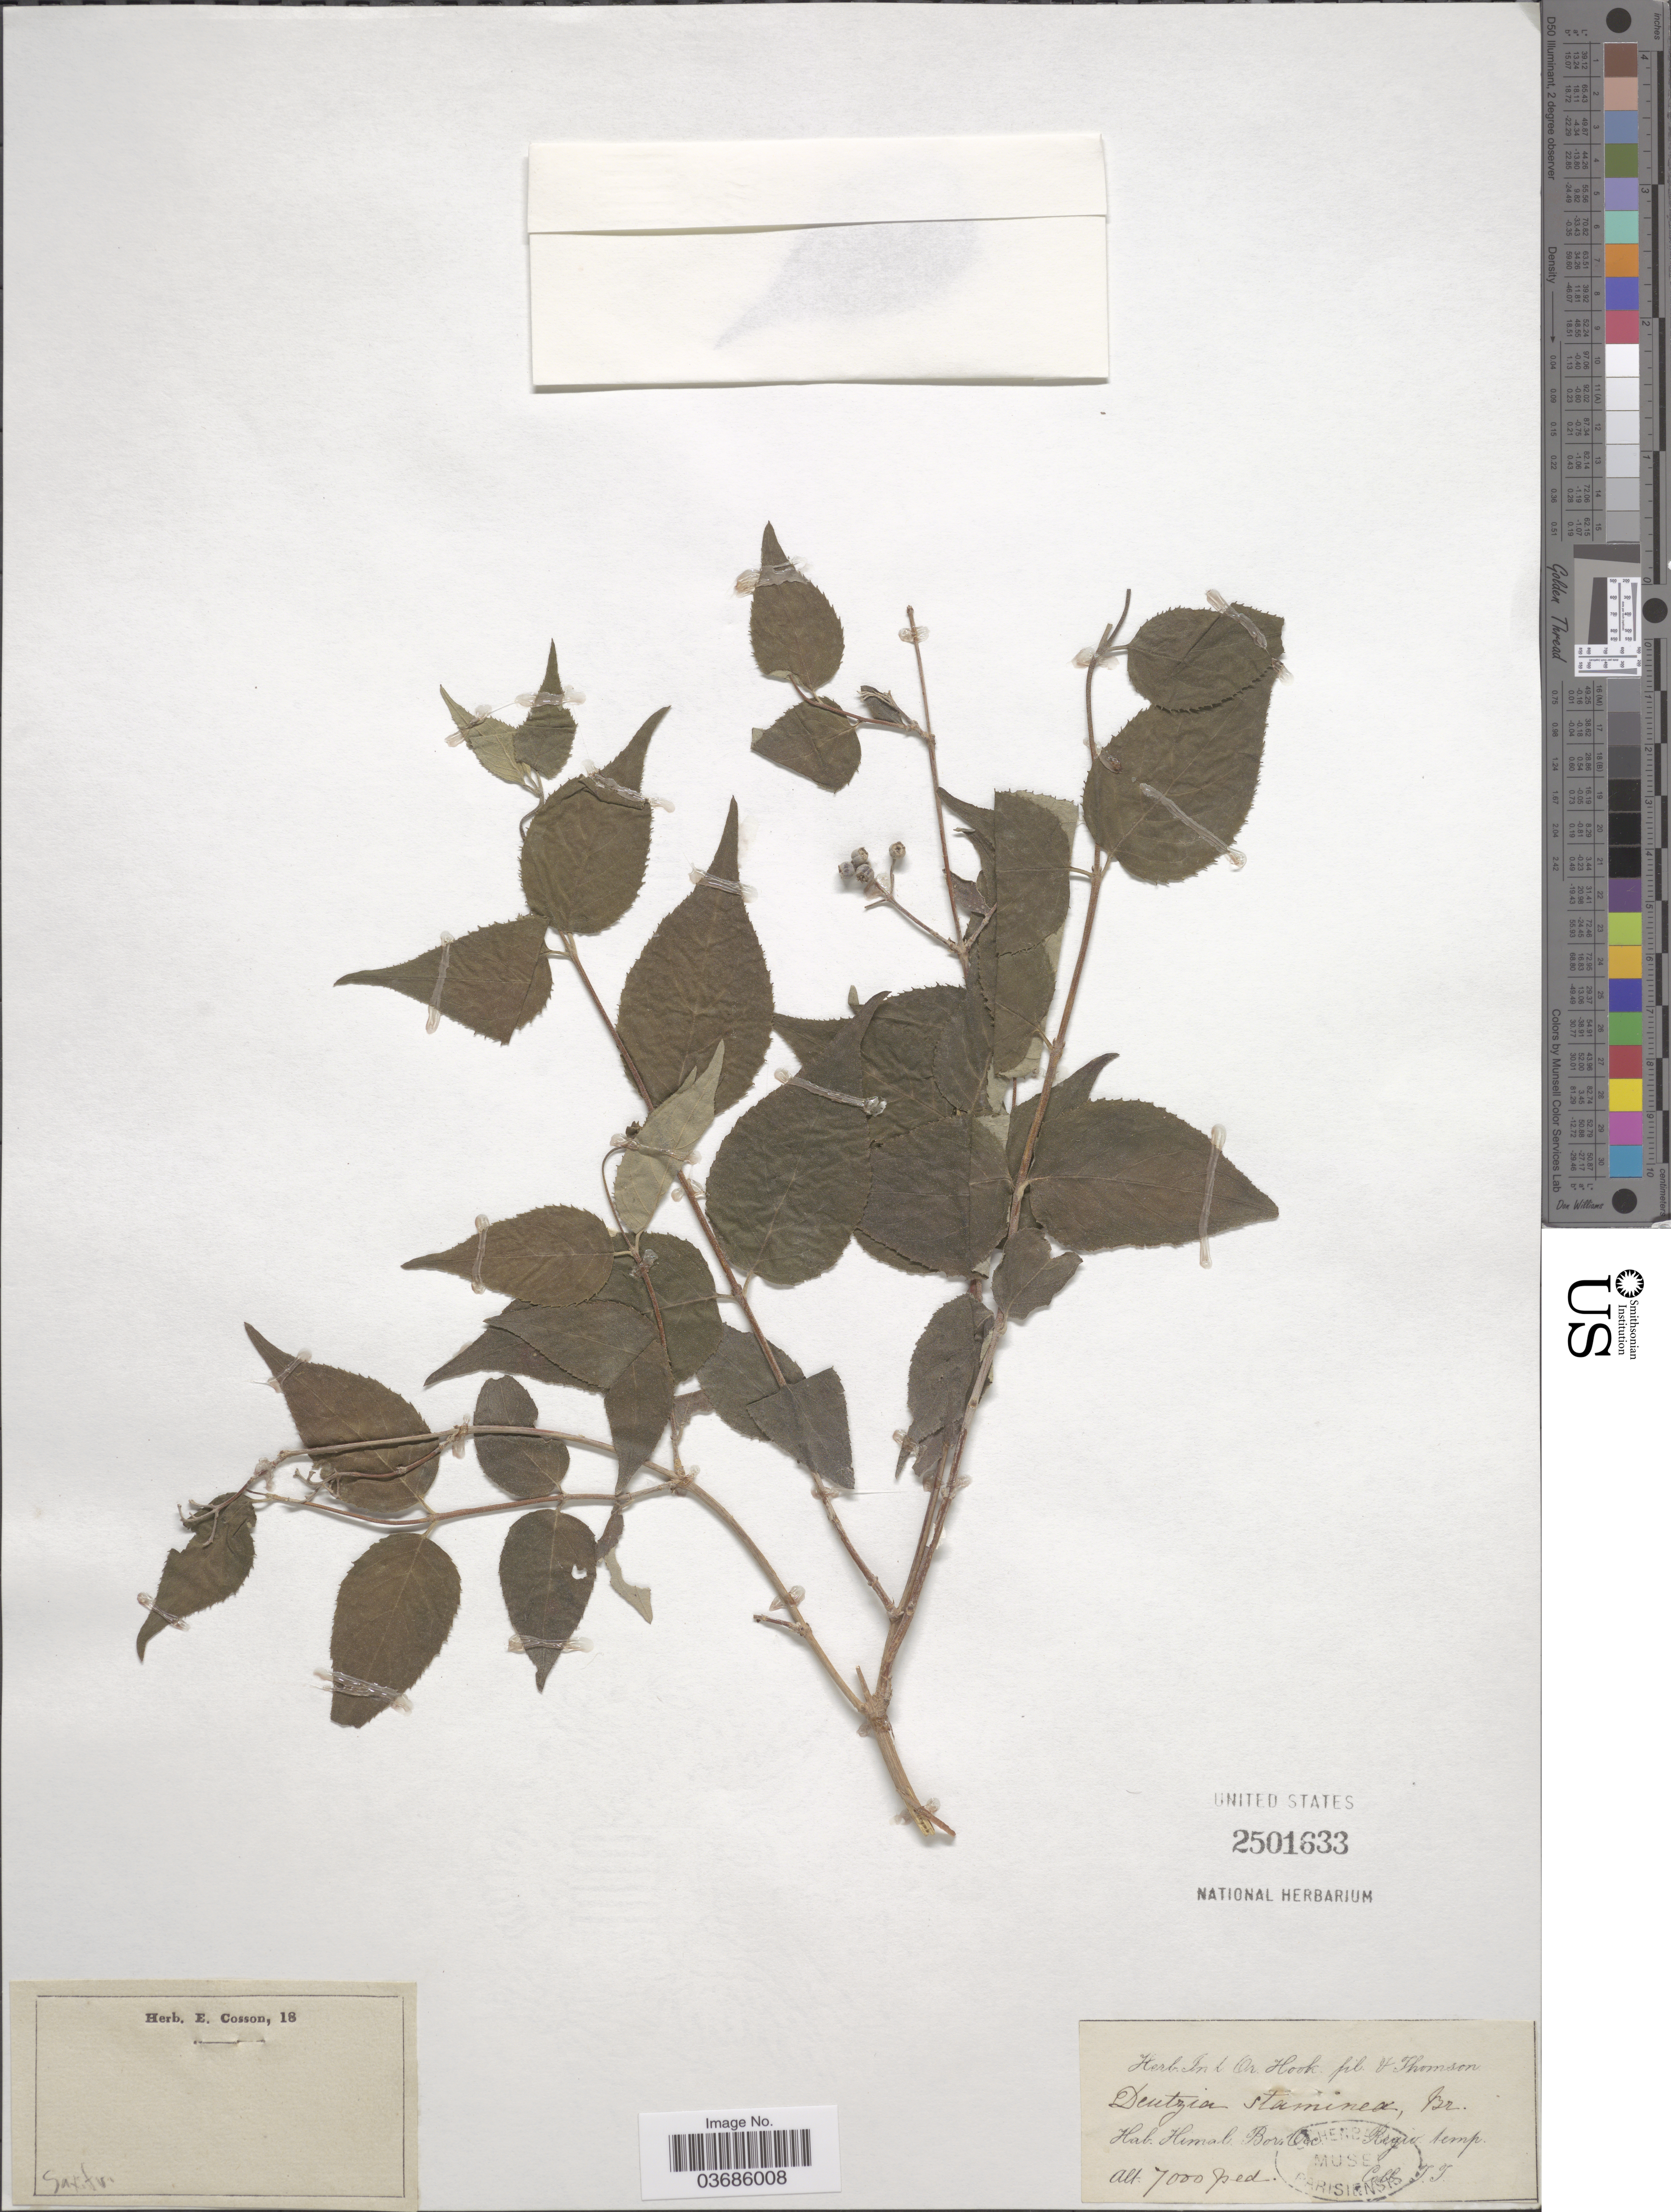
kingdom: Plantae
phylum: Tracheophyta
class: Magnoliopsida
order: Cornales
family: Hydrangeaceae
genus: Deutzia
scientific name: Deutzia staminea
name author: R. Br. ex Wall.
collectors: T. Thomson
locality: Himal. Bor. Occ. Regio. temp.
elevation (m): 2134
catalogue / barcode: US 2501633